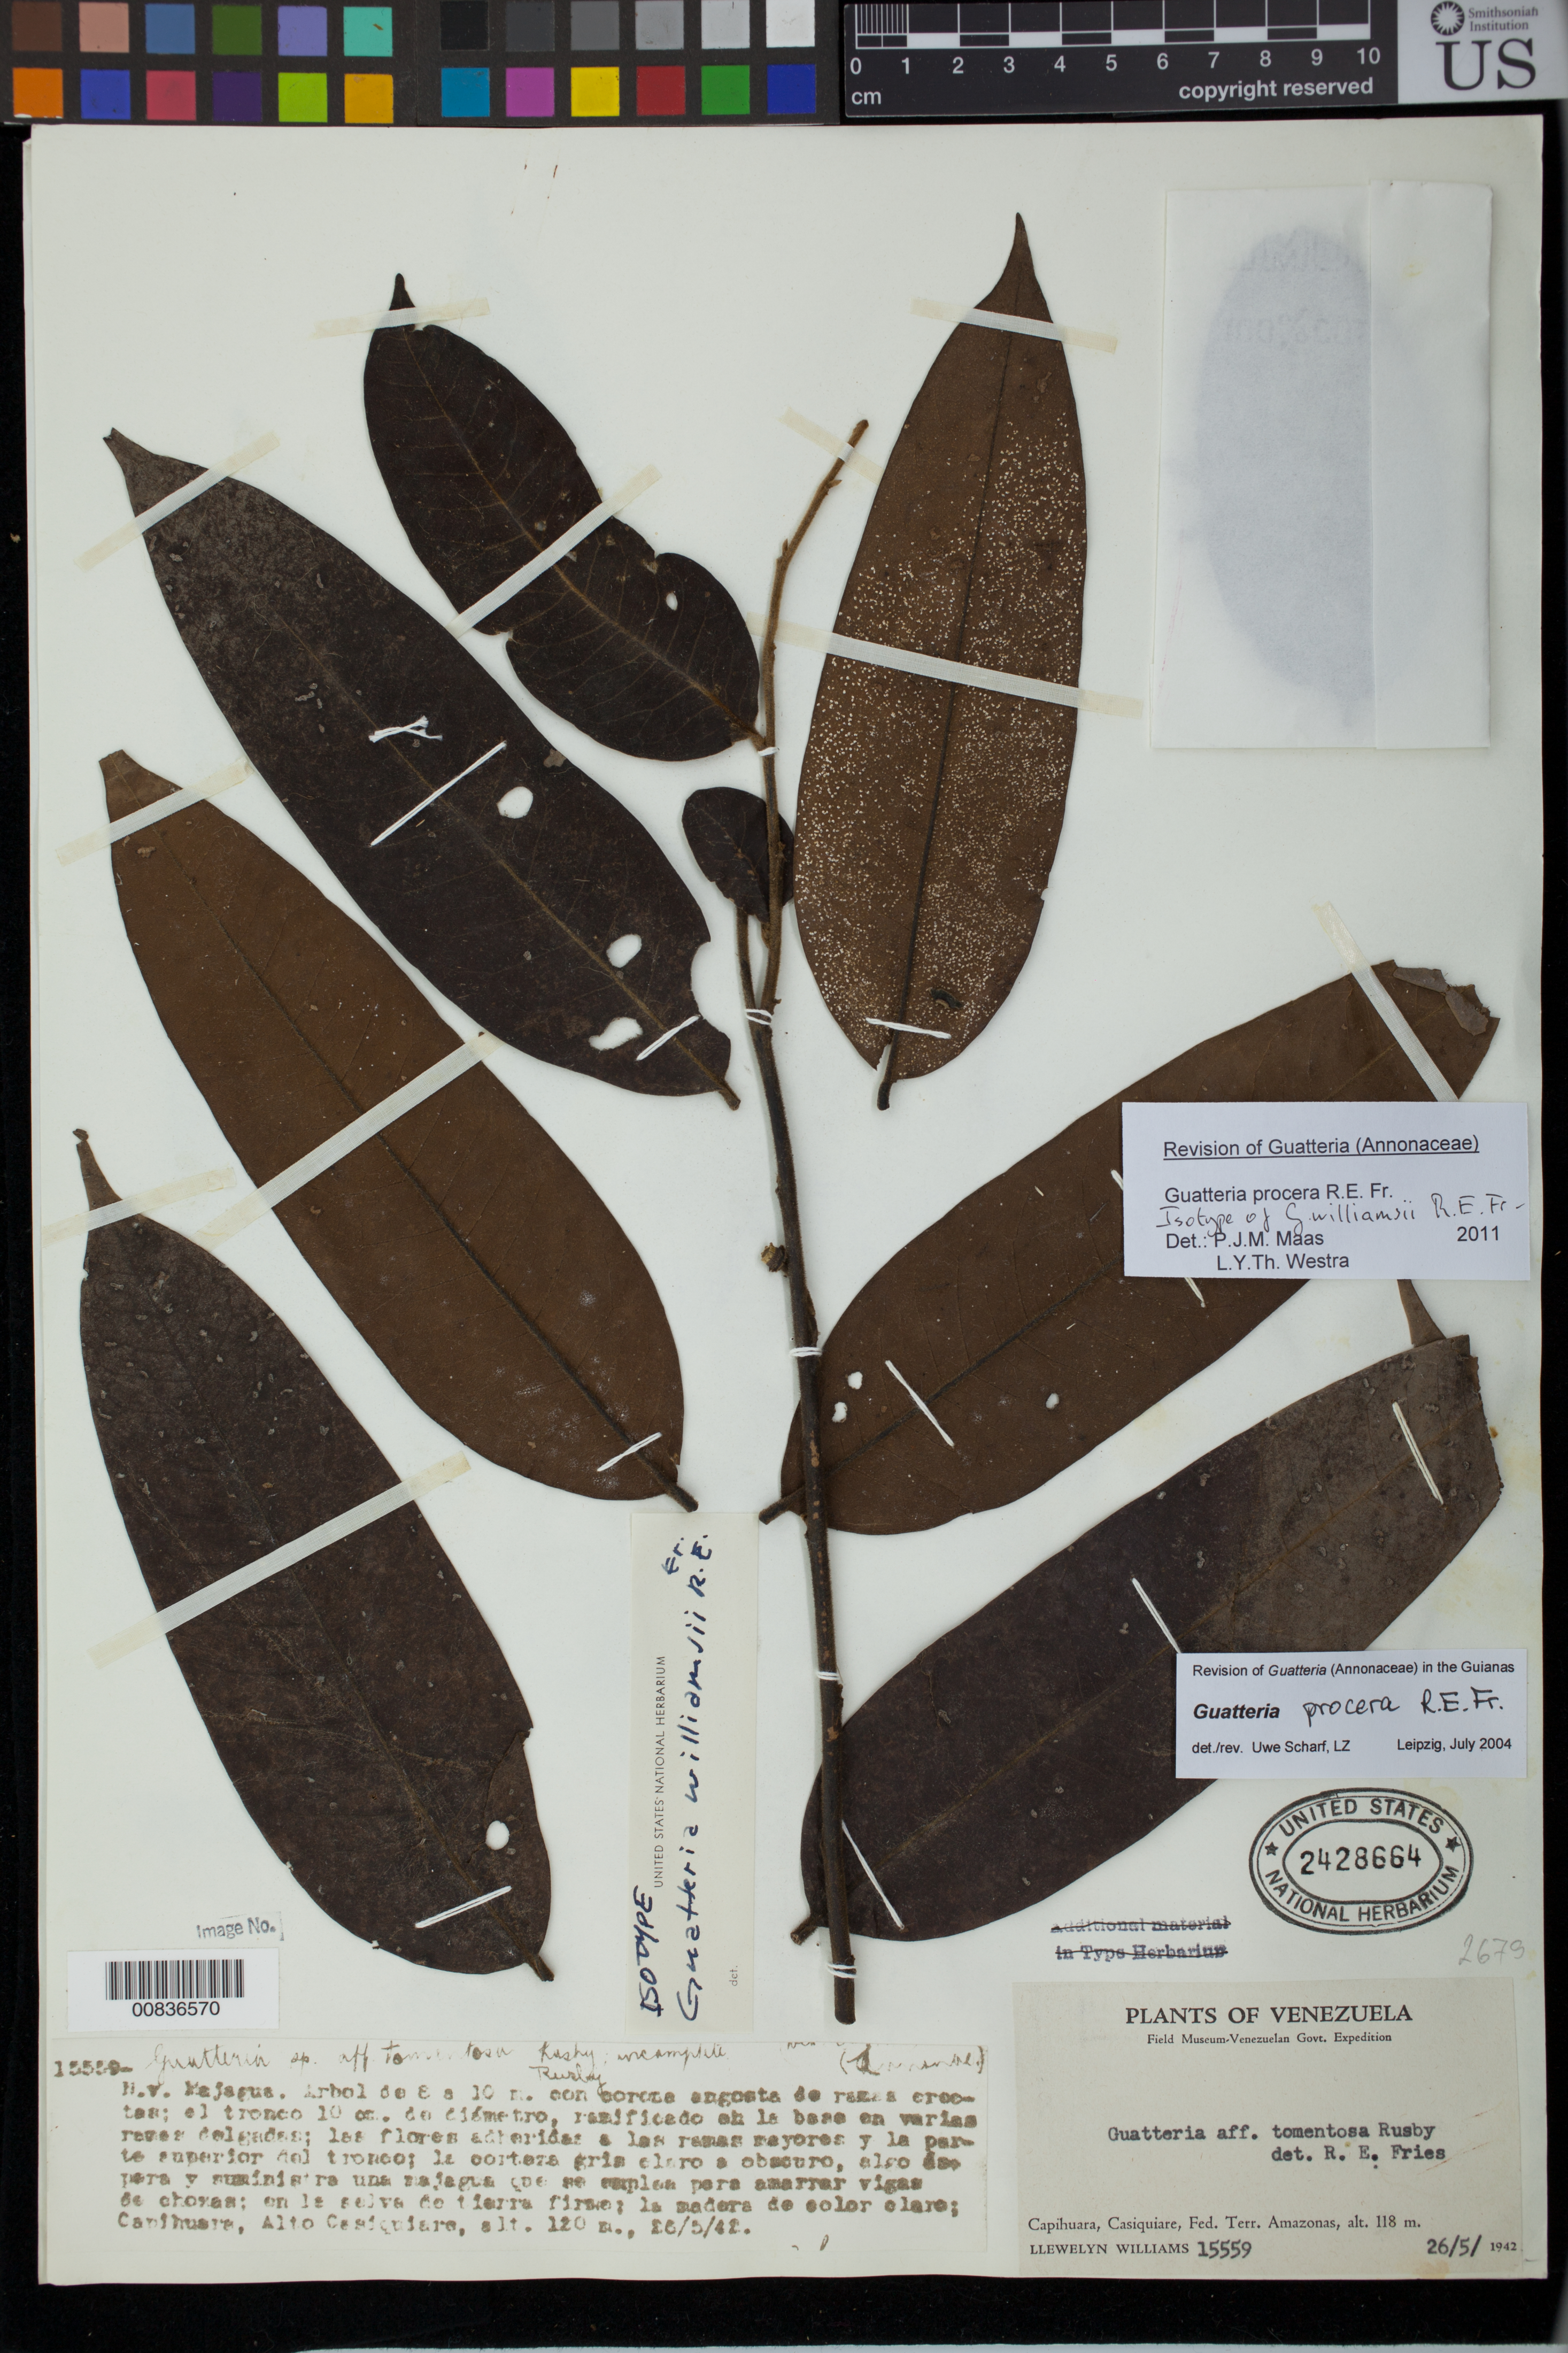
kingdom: Plantae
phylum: Tracheophyta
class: Magnoliopsida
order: Magnoliales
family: Annonaceae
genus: Guatteria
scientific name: Guatteria williamsii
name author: R.E. Fr.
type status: Isotype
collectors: Ll. Williams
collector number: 15559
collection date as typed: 26 May 1942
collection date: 1942-05-26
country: Venezuela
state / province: Amazonas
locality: Capihuara, Alto Casiquiare.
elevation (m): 120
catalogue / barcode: US 2428664